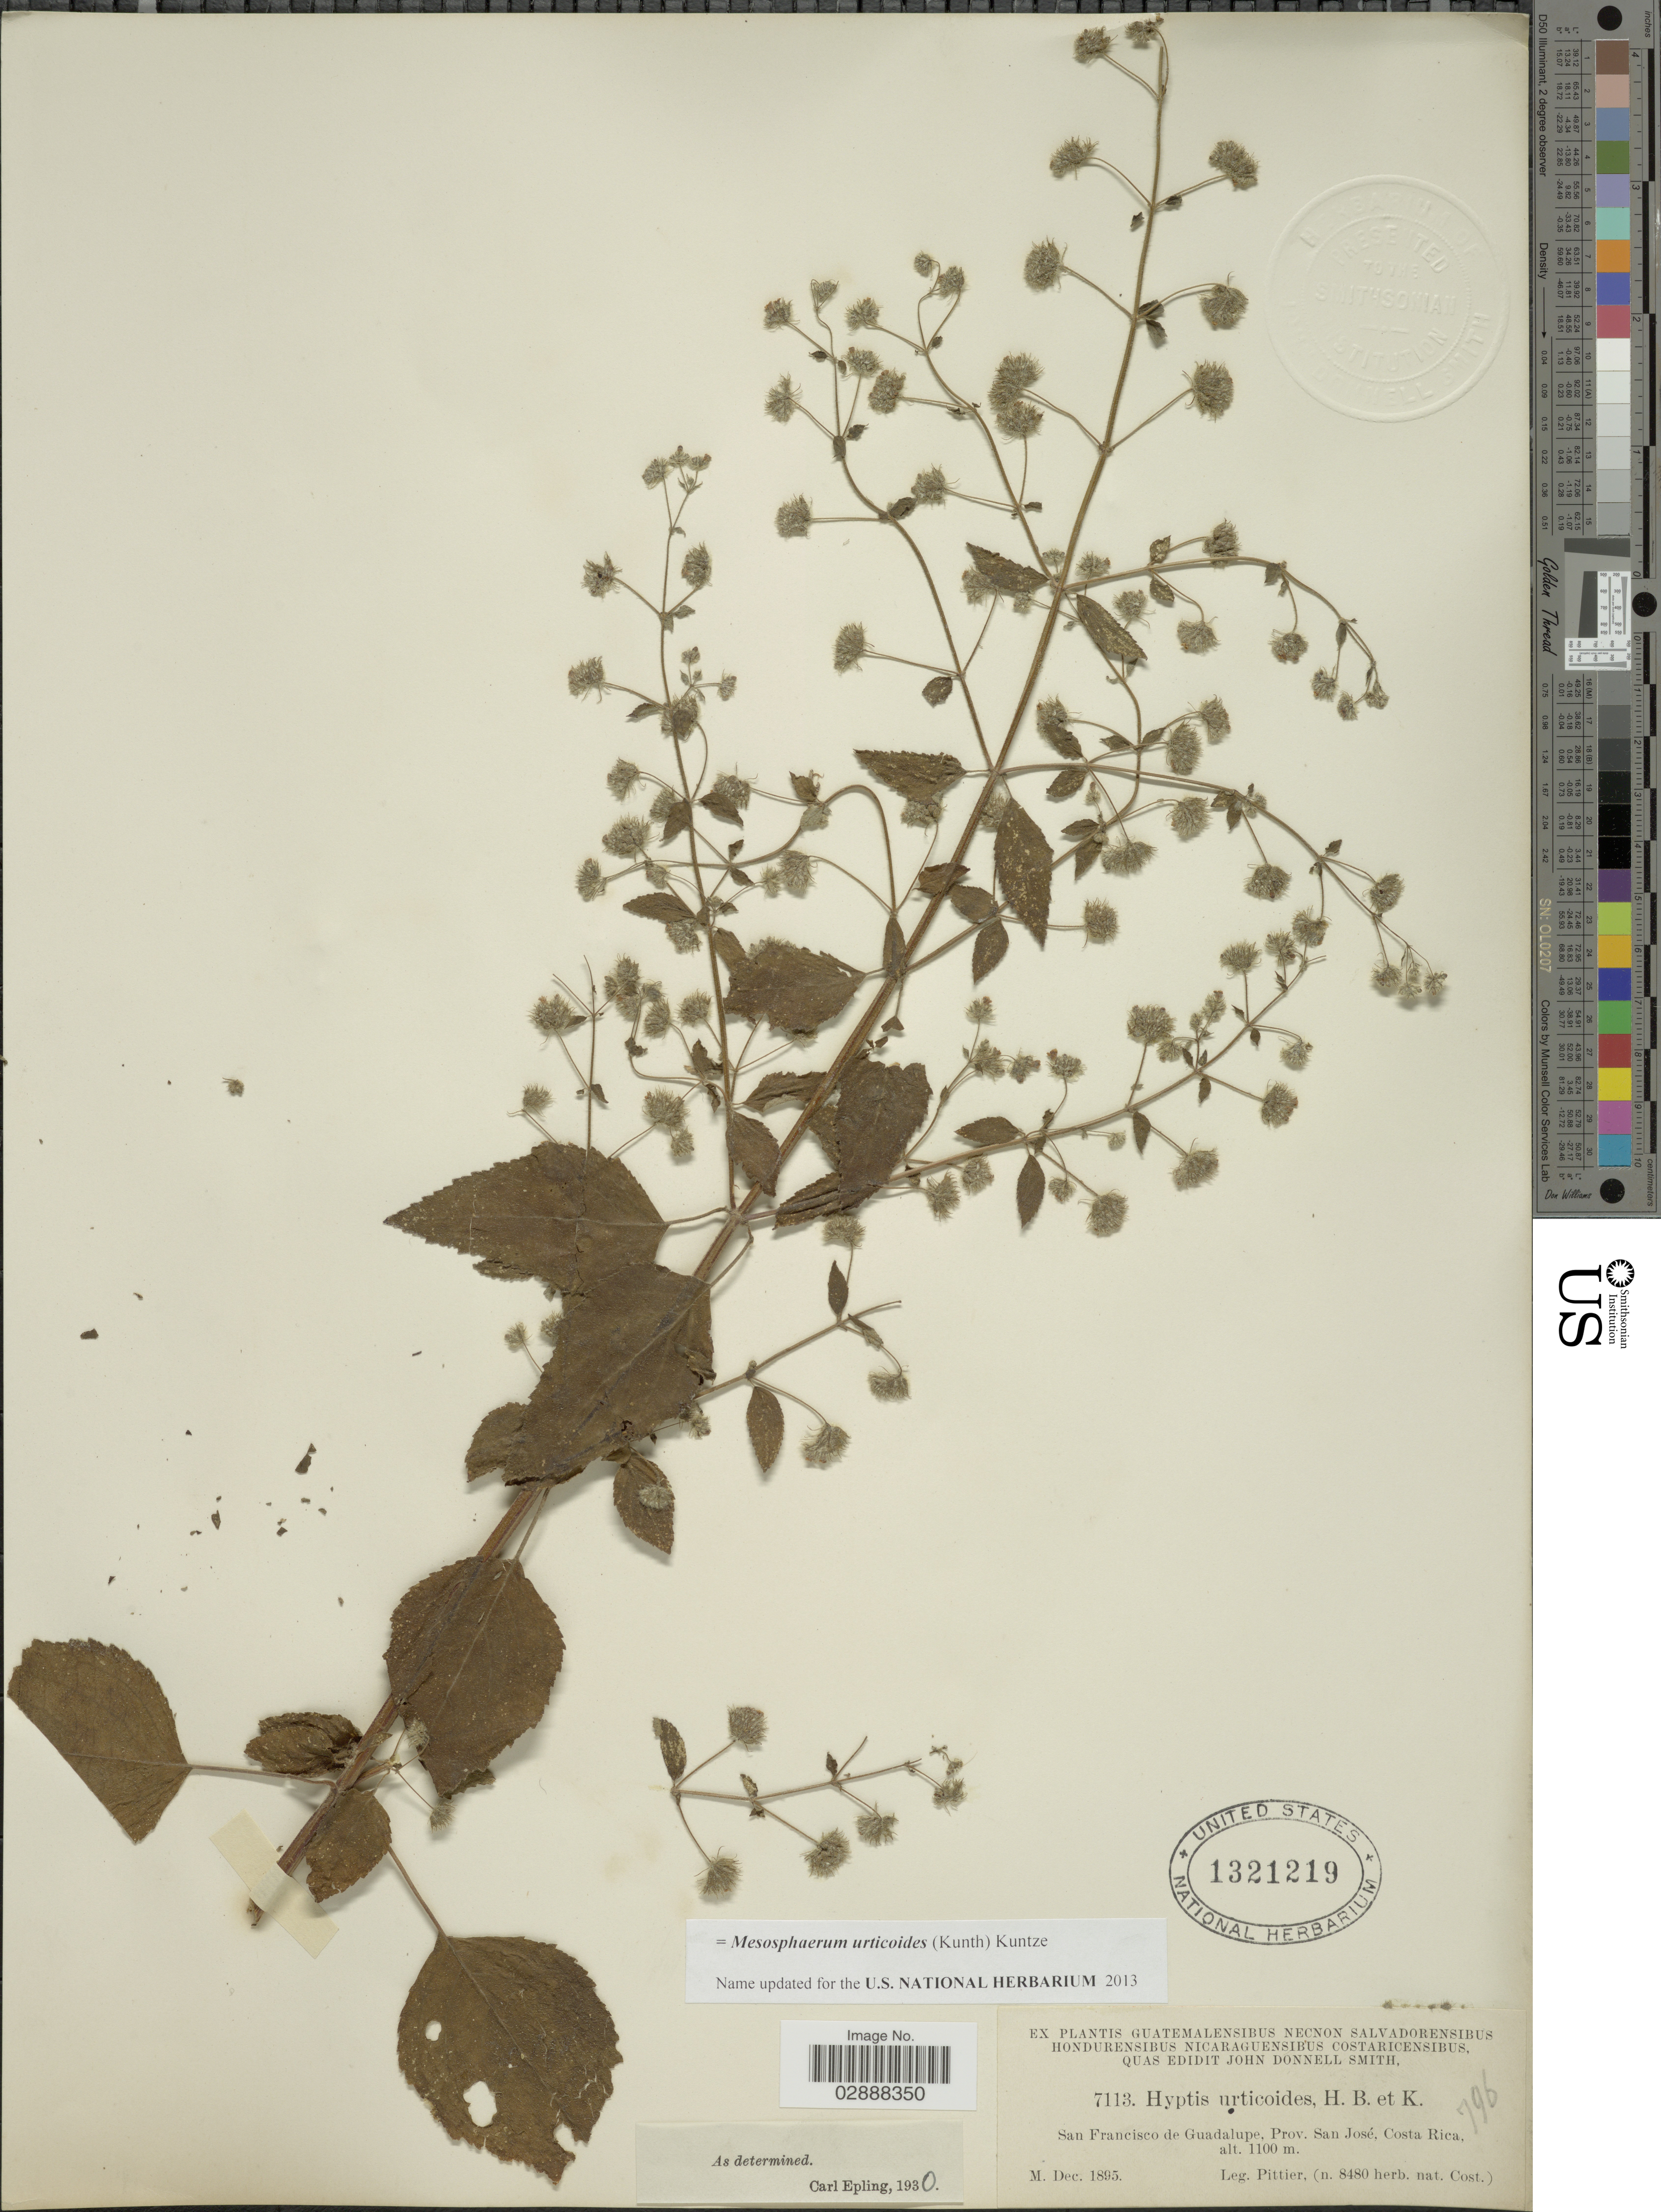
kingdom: Plantae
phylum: Tracheophyta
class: Magnoliopsida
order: Lamiales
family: Lamiaceae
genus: Mesosphaerum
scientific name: Mesosphaerum urticoides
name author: (Kunth) Kuntze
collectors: Pittier, --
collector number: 7113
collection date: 1895-12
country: Costa Rica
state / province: San José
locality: San Francisco de Guadalupe.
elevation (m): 1100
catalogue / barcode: US 1321219